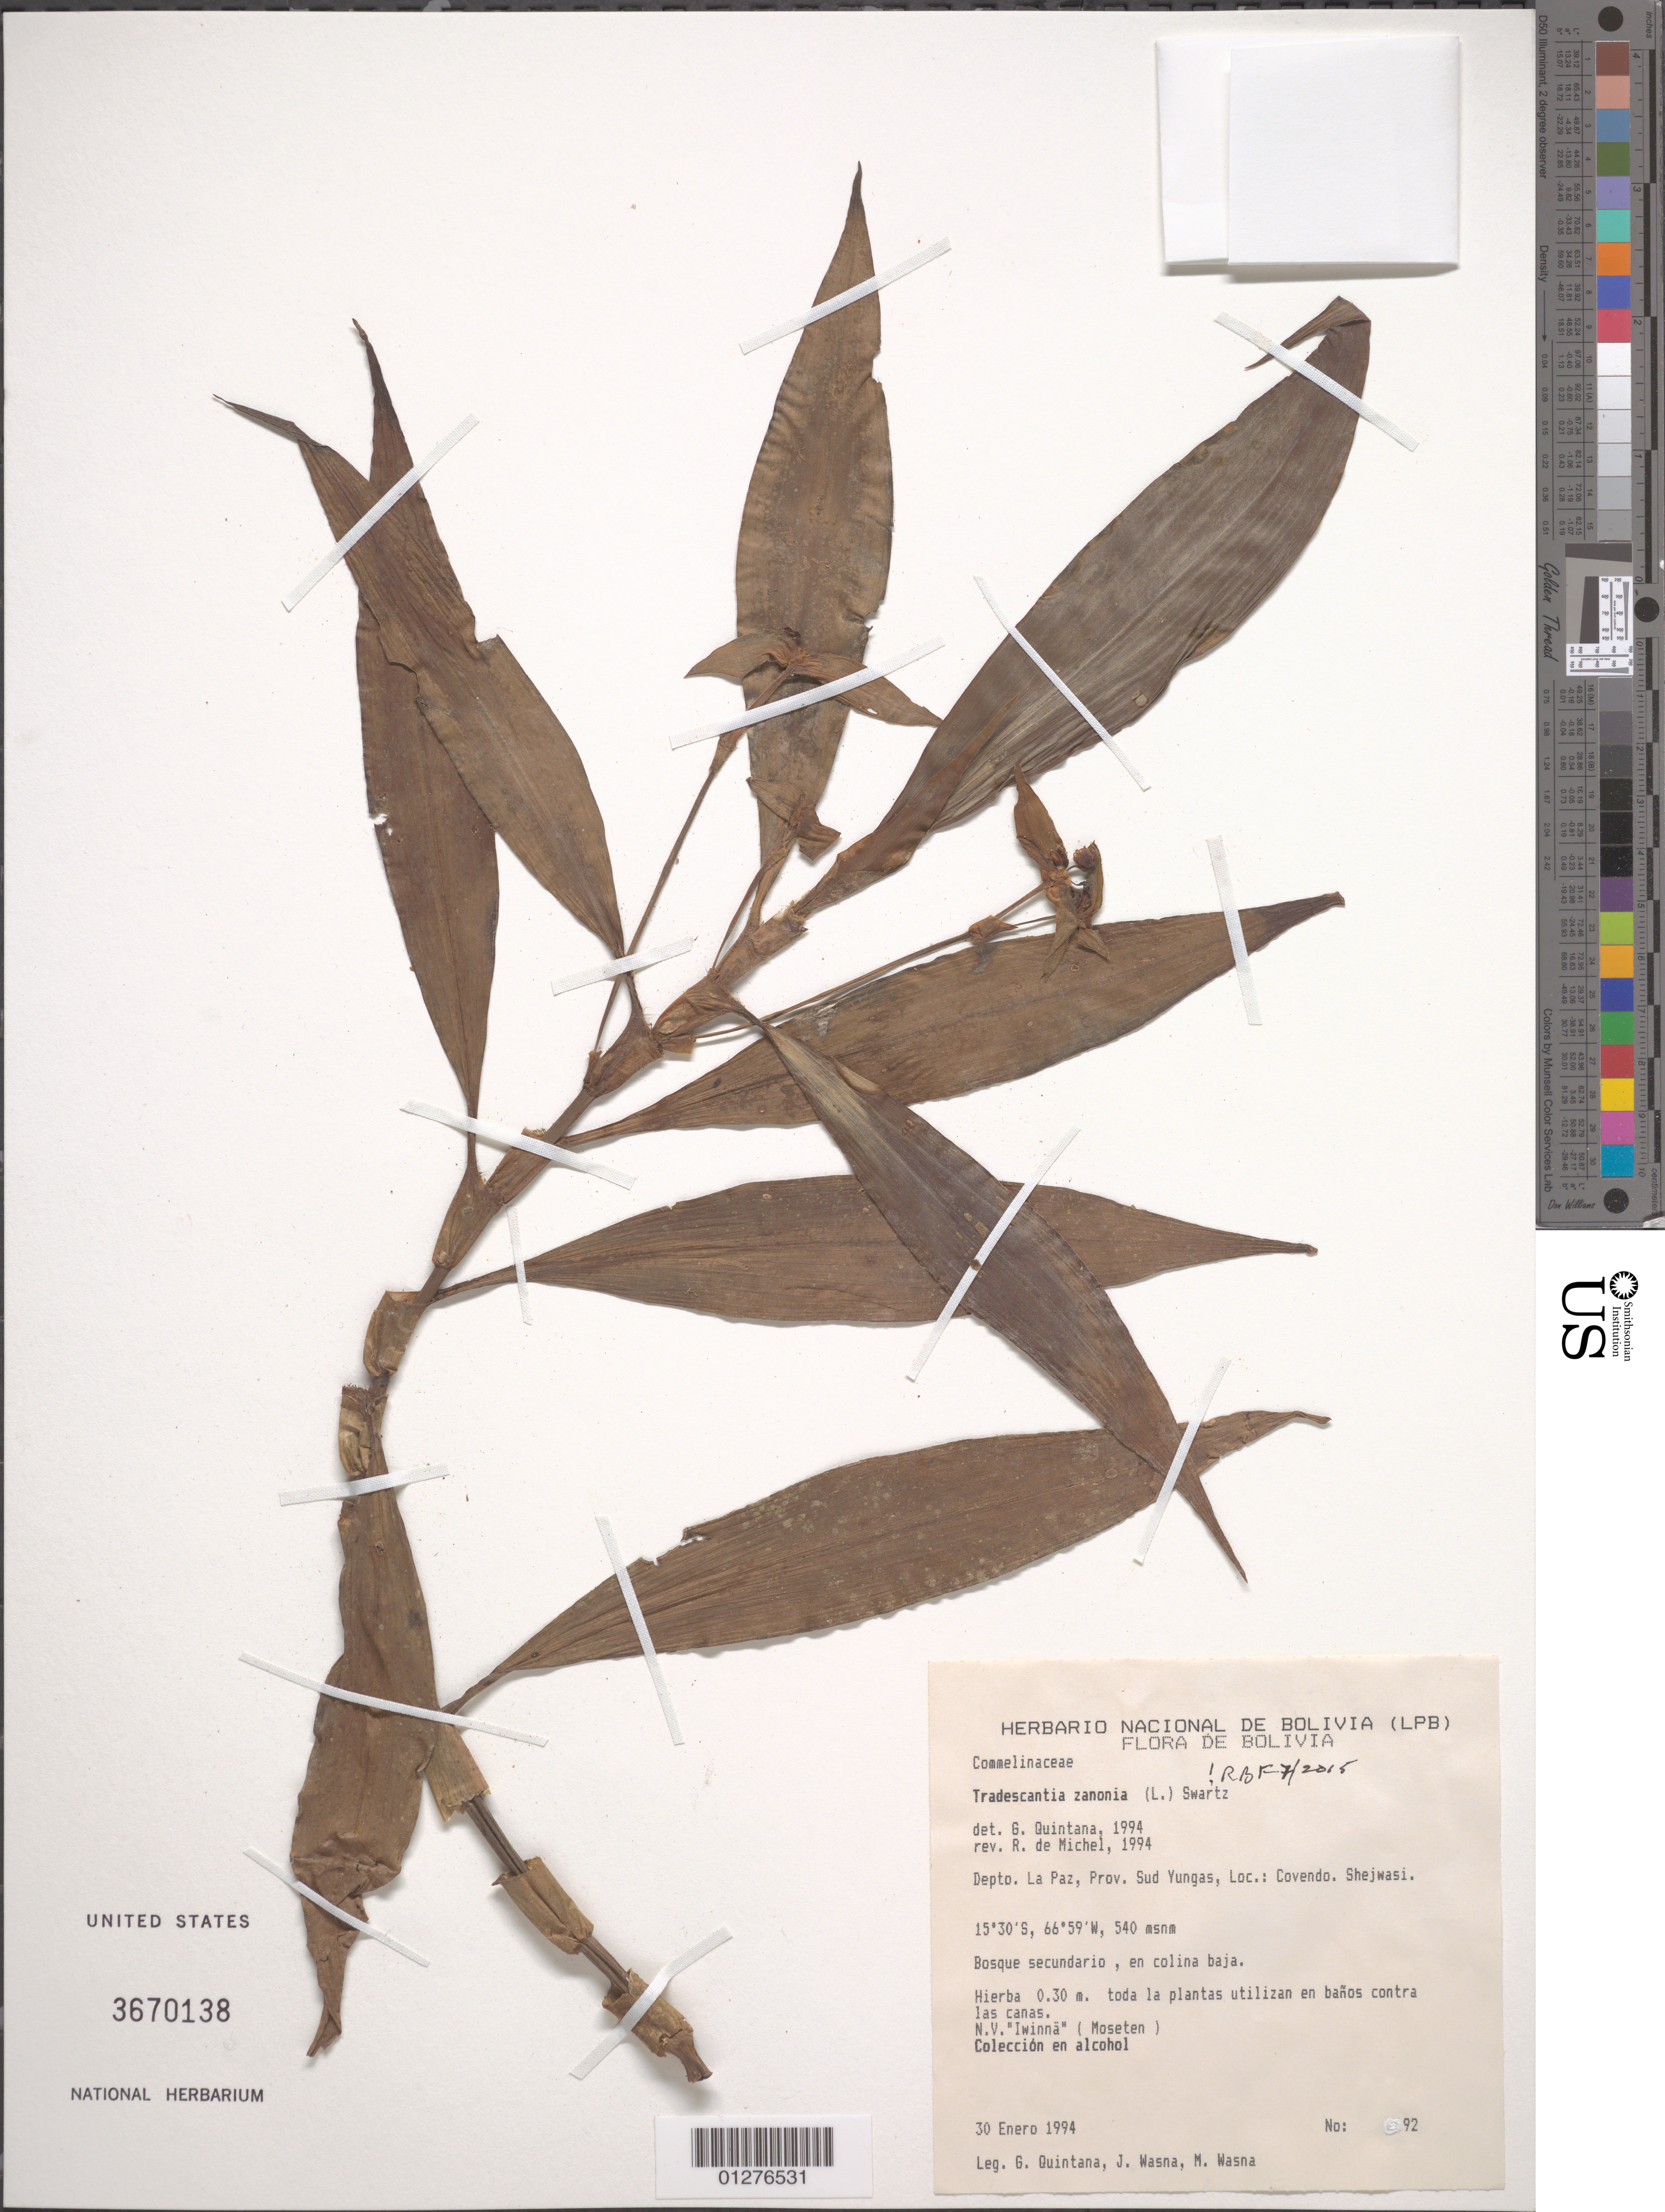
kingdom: Plantae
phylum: Tracheophyta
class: Liliopsida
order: Commelinales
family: Commelinaceae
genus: Tradescantia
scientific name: Tradescantia zanonia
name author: (L.) Sw.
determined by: Faden, Robert B., (US), Smithsonian Institution - National Museum of Natural History (UNITED STATES)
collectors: G. Quintana et al.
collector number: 92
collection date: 1994-01-30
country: Bolivia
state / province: La Páz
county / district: Sud Yungas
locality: Covendo. Shejwasi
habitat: Bosque secundario, en colina baja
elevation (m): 540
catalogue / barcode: US 3670138